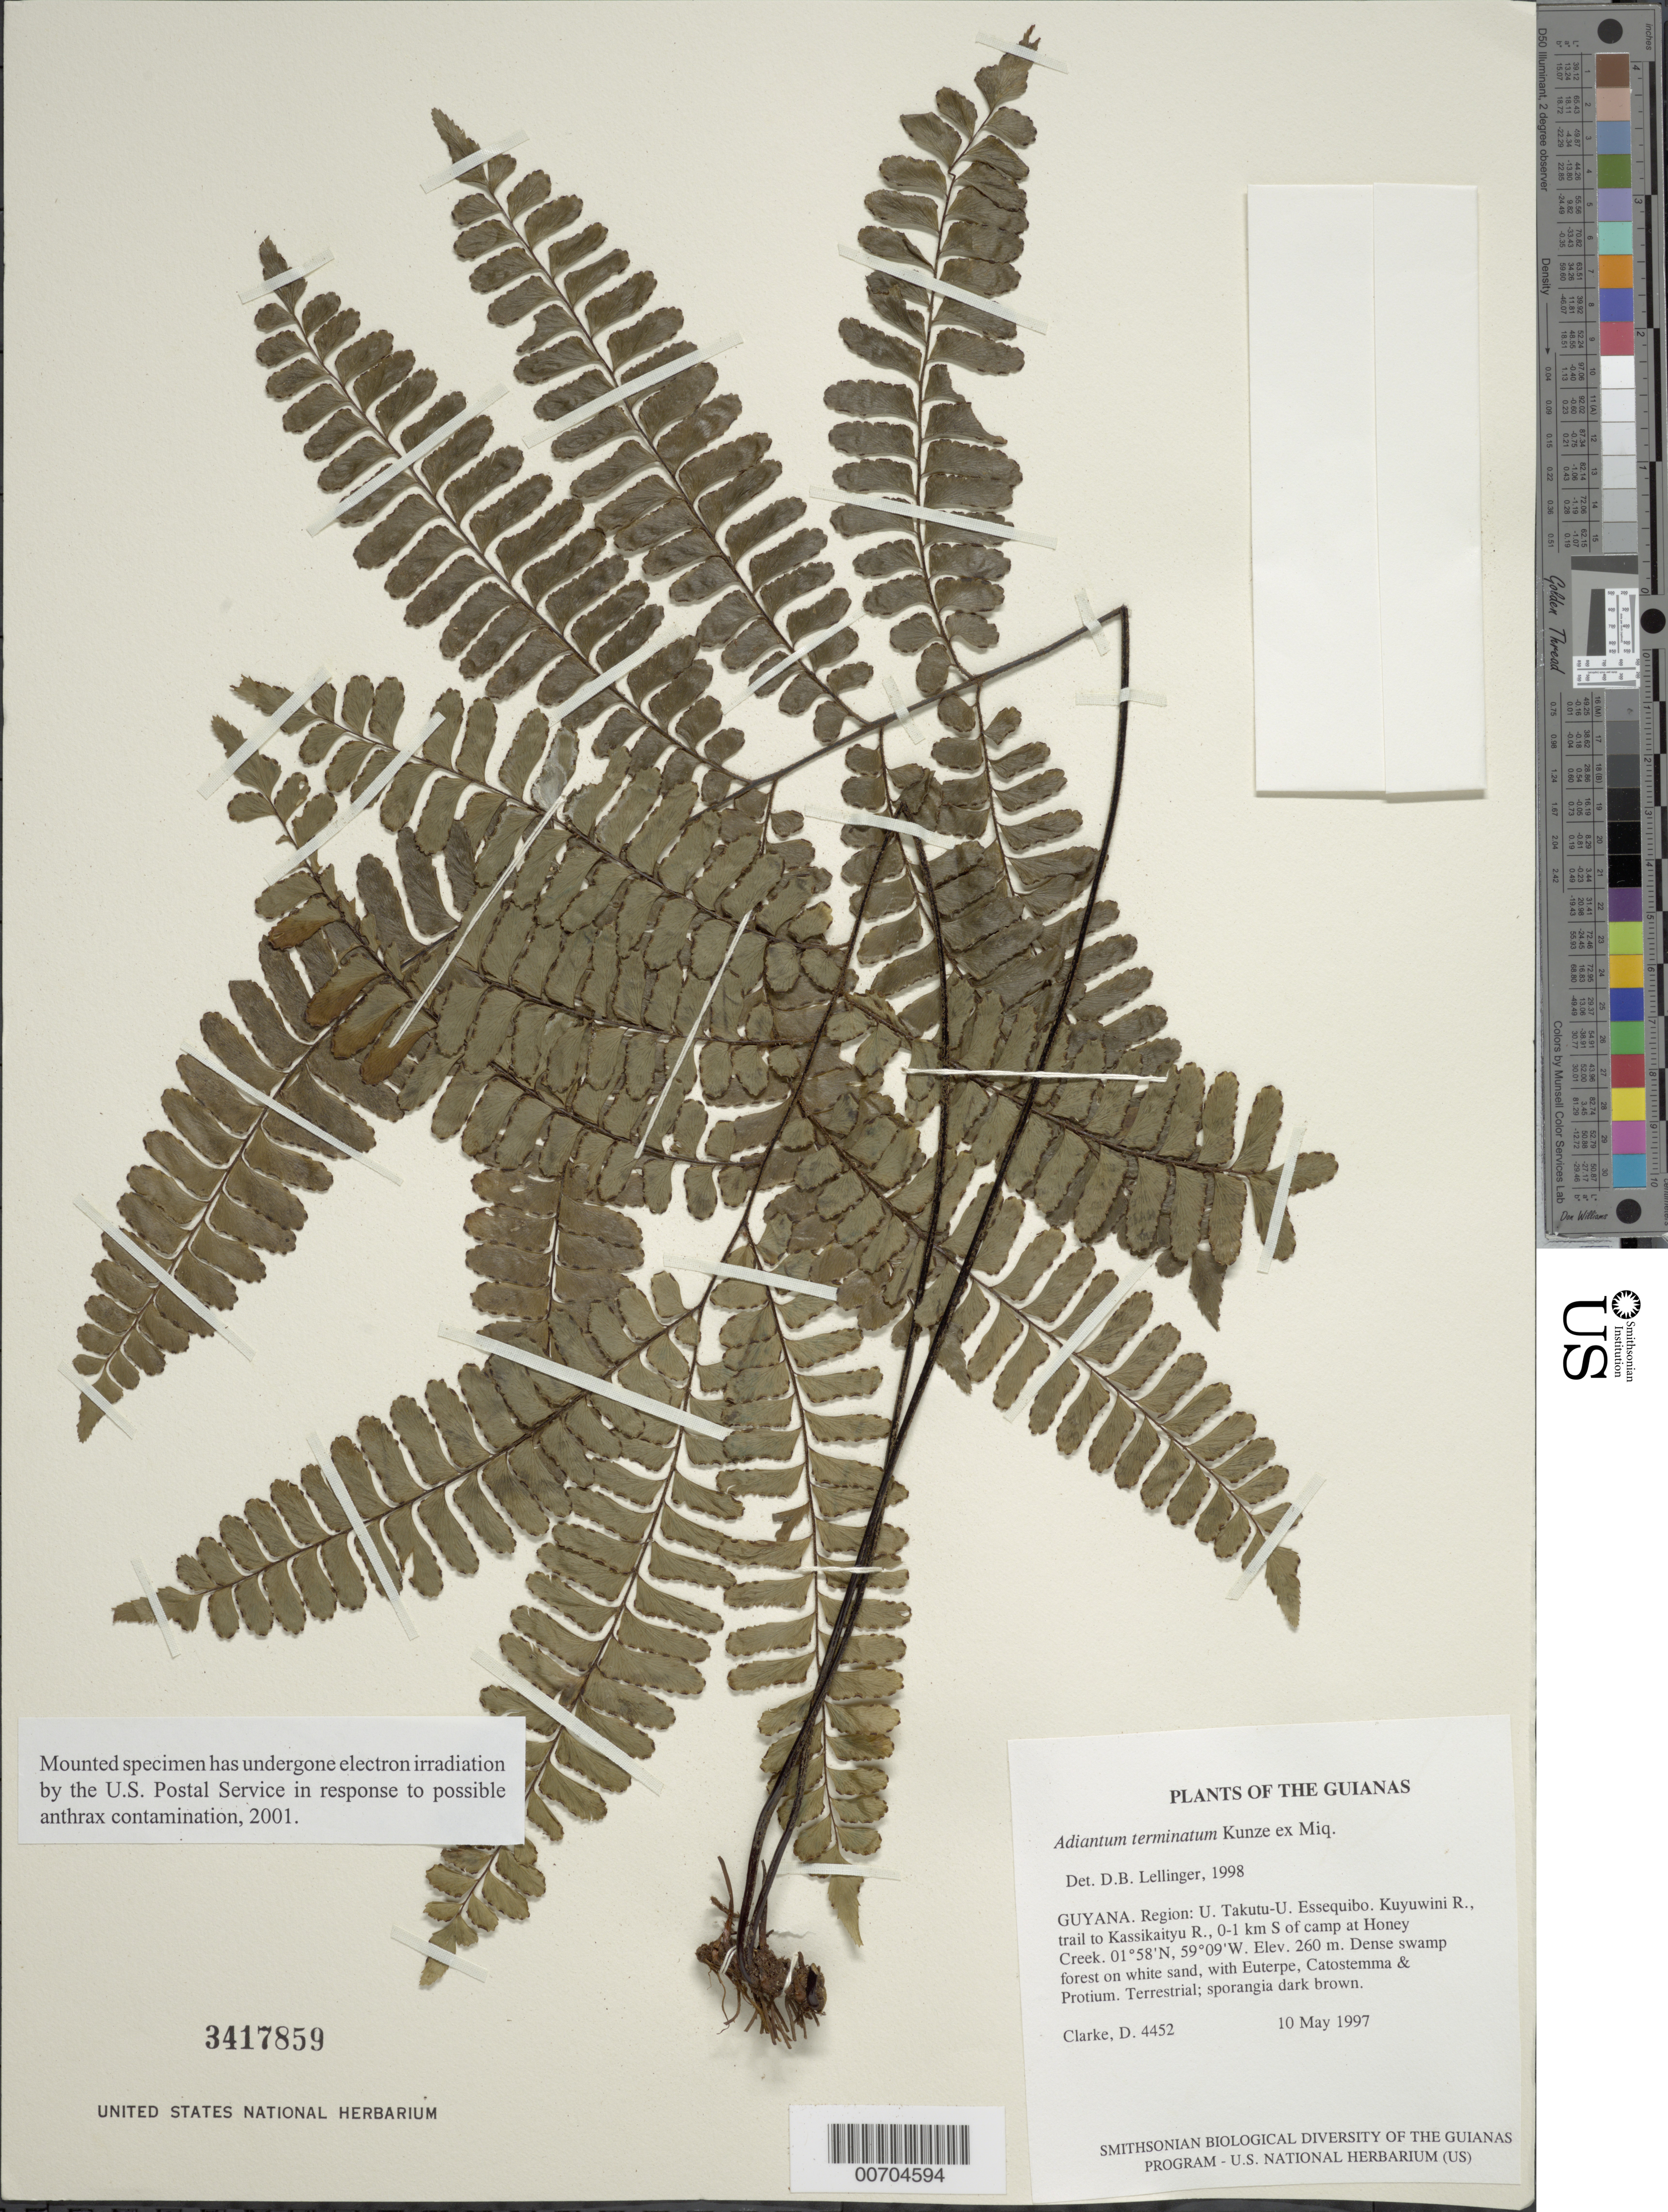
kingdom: Plantae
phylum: Tracheophyta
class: Polypodiopsida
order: Polypodiales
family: Pteridaceae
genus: Adiantum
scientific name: Adiantum terminatum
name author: Kunze ex Miq.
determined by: Lellinger, David B., (BOT), Smithsonian Institution - National Museum of Natural History (UNITED STATES)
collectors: H. D. Clarke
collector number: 4452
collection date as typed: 10 May 1997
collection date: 1997-05-10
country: Guyana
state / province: U. Takutu-U. Essequibo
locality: Kuyuwini R., trail to Kassikaityu R., 0-1 km S of camp at Honey Creek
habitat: Dense swamp forest on white sand, with Euterpe, Catostemma & Protium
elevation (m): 260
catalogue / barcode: US 3417859